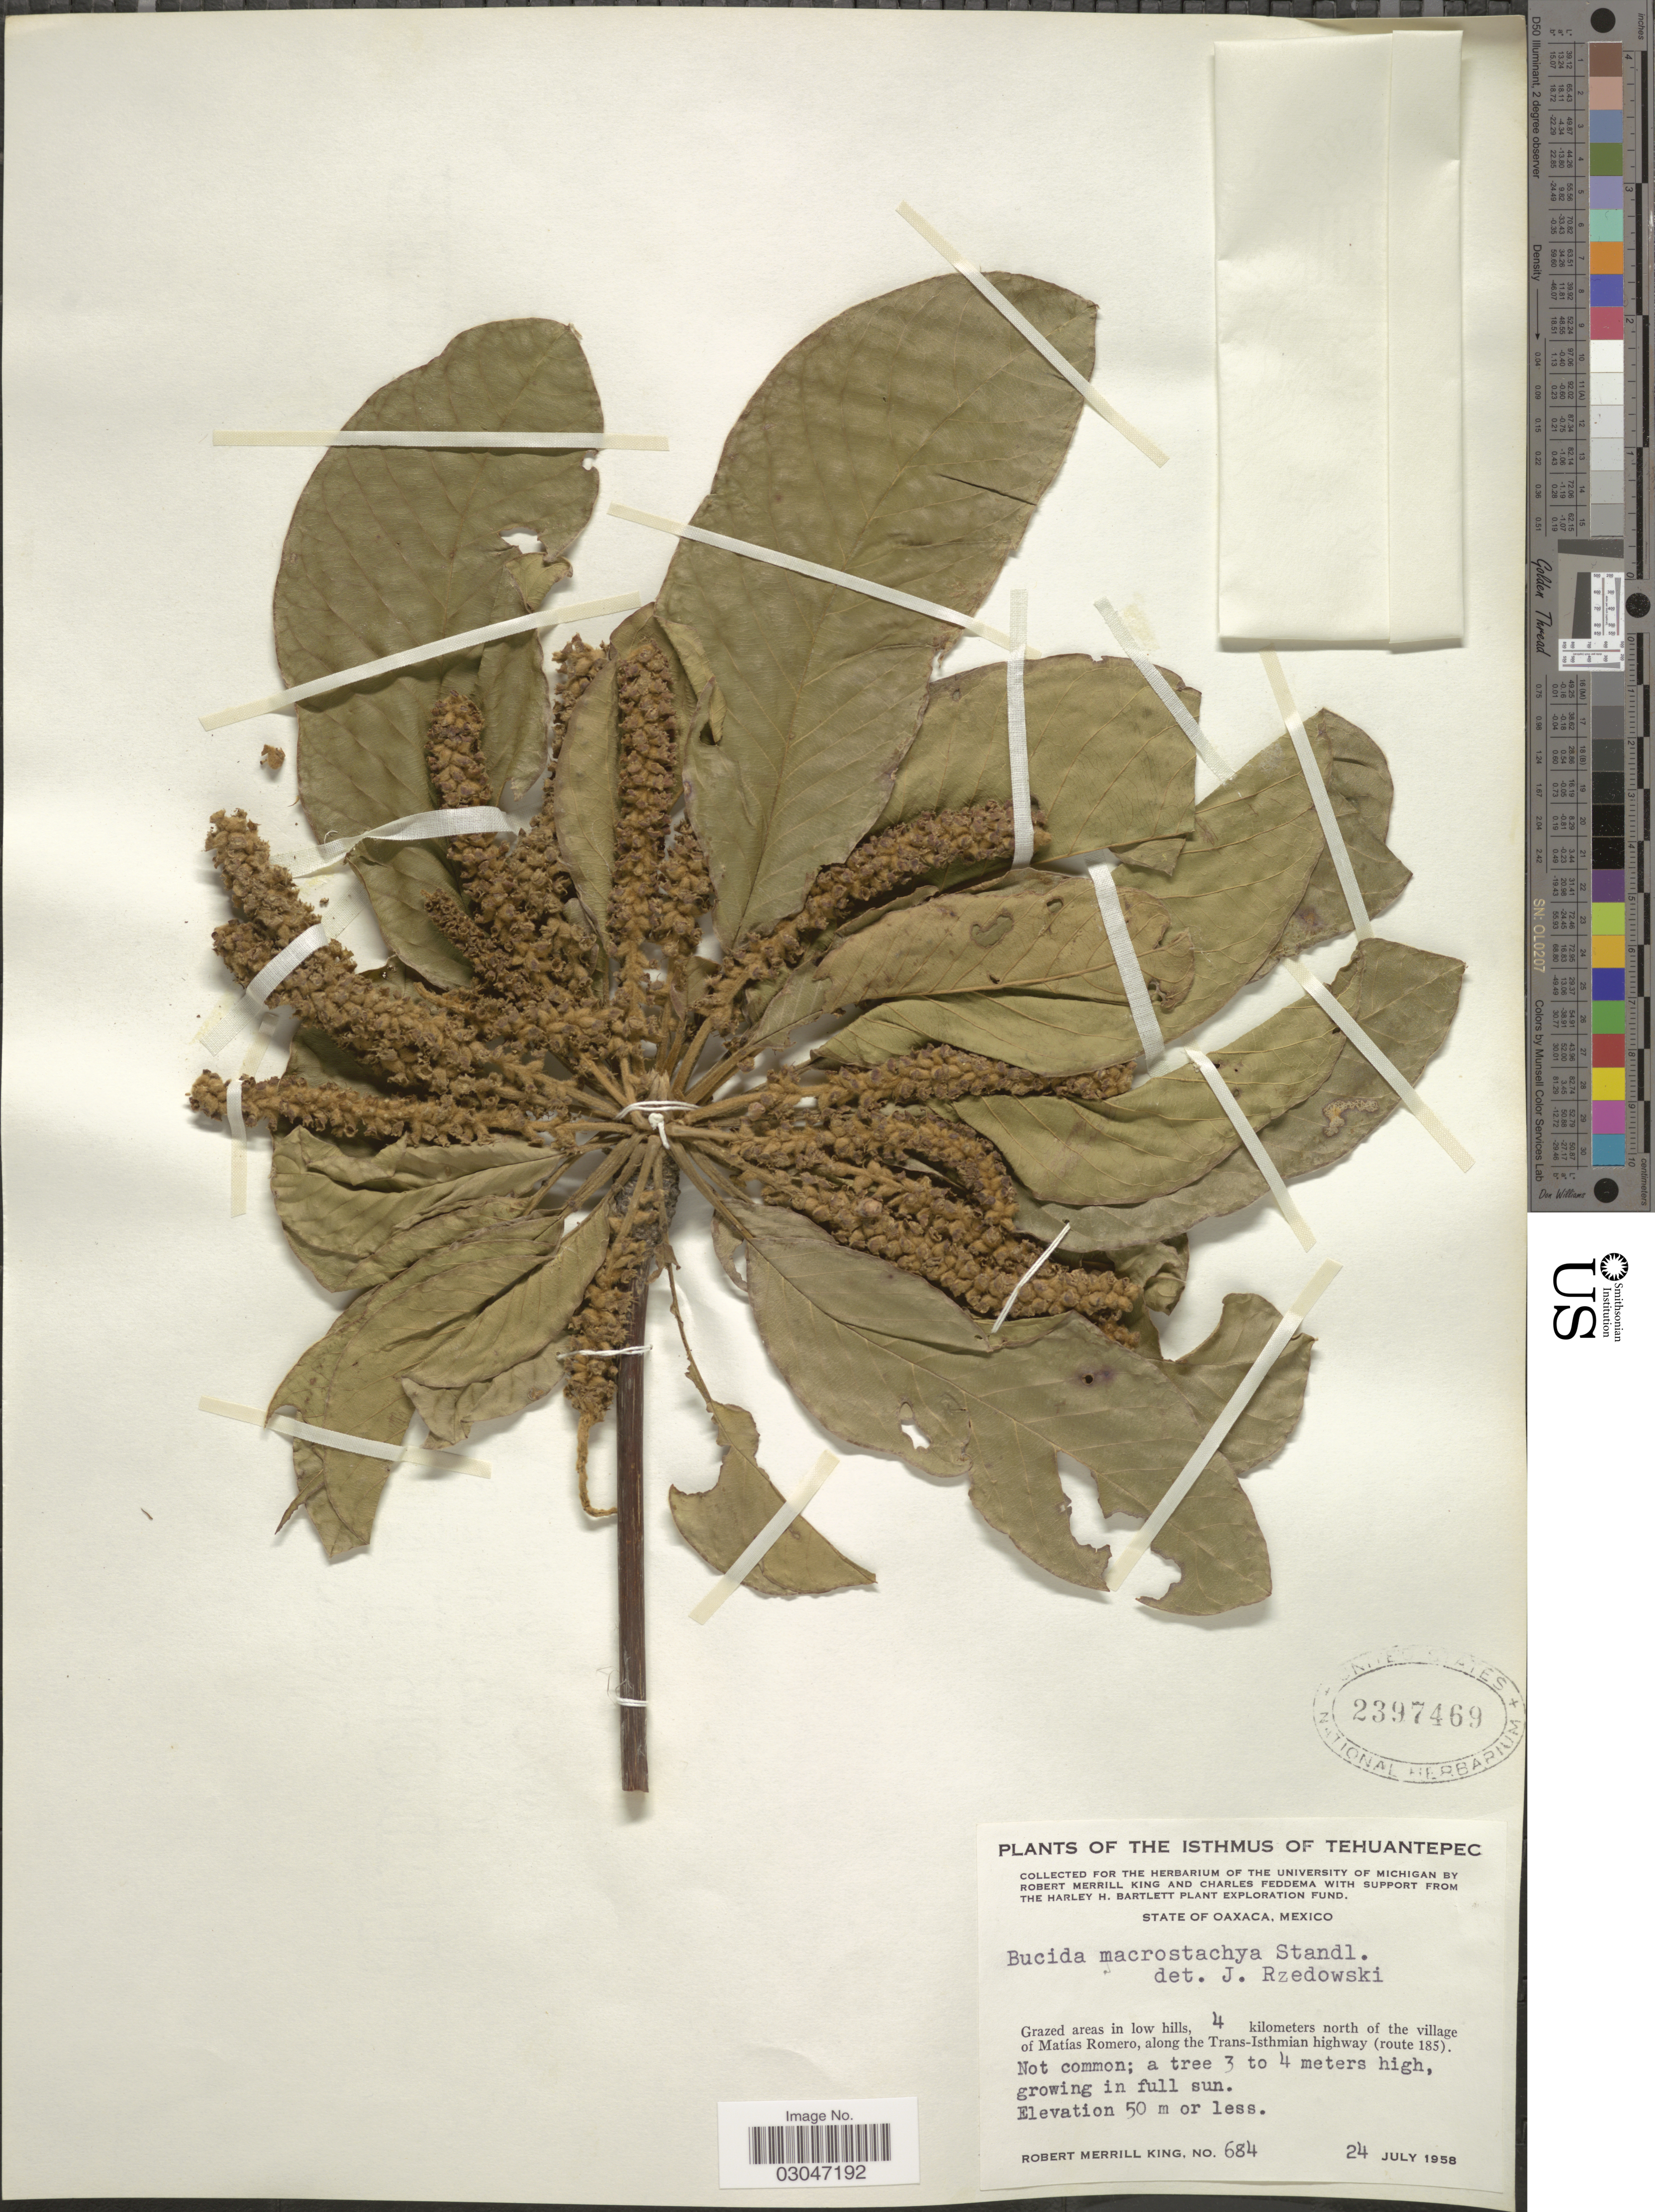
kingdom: Plantae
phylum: Tracheophyta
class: Magnoliopsida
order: Myrtales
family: Combretaceae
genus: Terminalia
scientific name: Terminalia macrostachya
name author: (Standl.) Alwan & Stace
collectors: R. M. King & C. Feddema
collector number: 684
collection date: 1958-07-24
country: Mexico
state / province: Oaxaca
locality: The Isthmus of Tehuantepec, Grazed areas in low hills, 4 kilometers north of the village of Matias Romero, along the Trans-Isthmian highway (route 185).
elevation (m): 50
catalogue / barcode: US 2397469